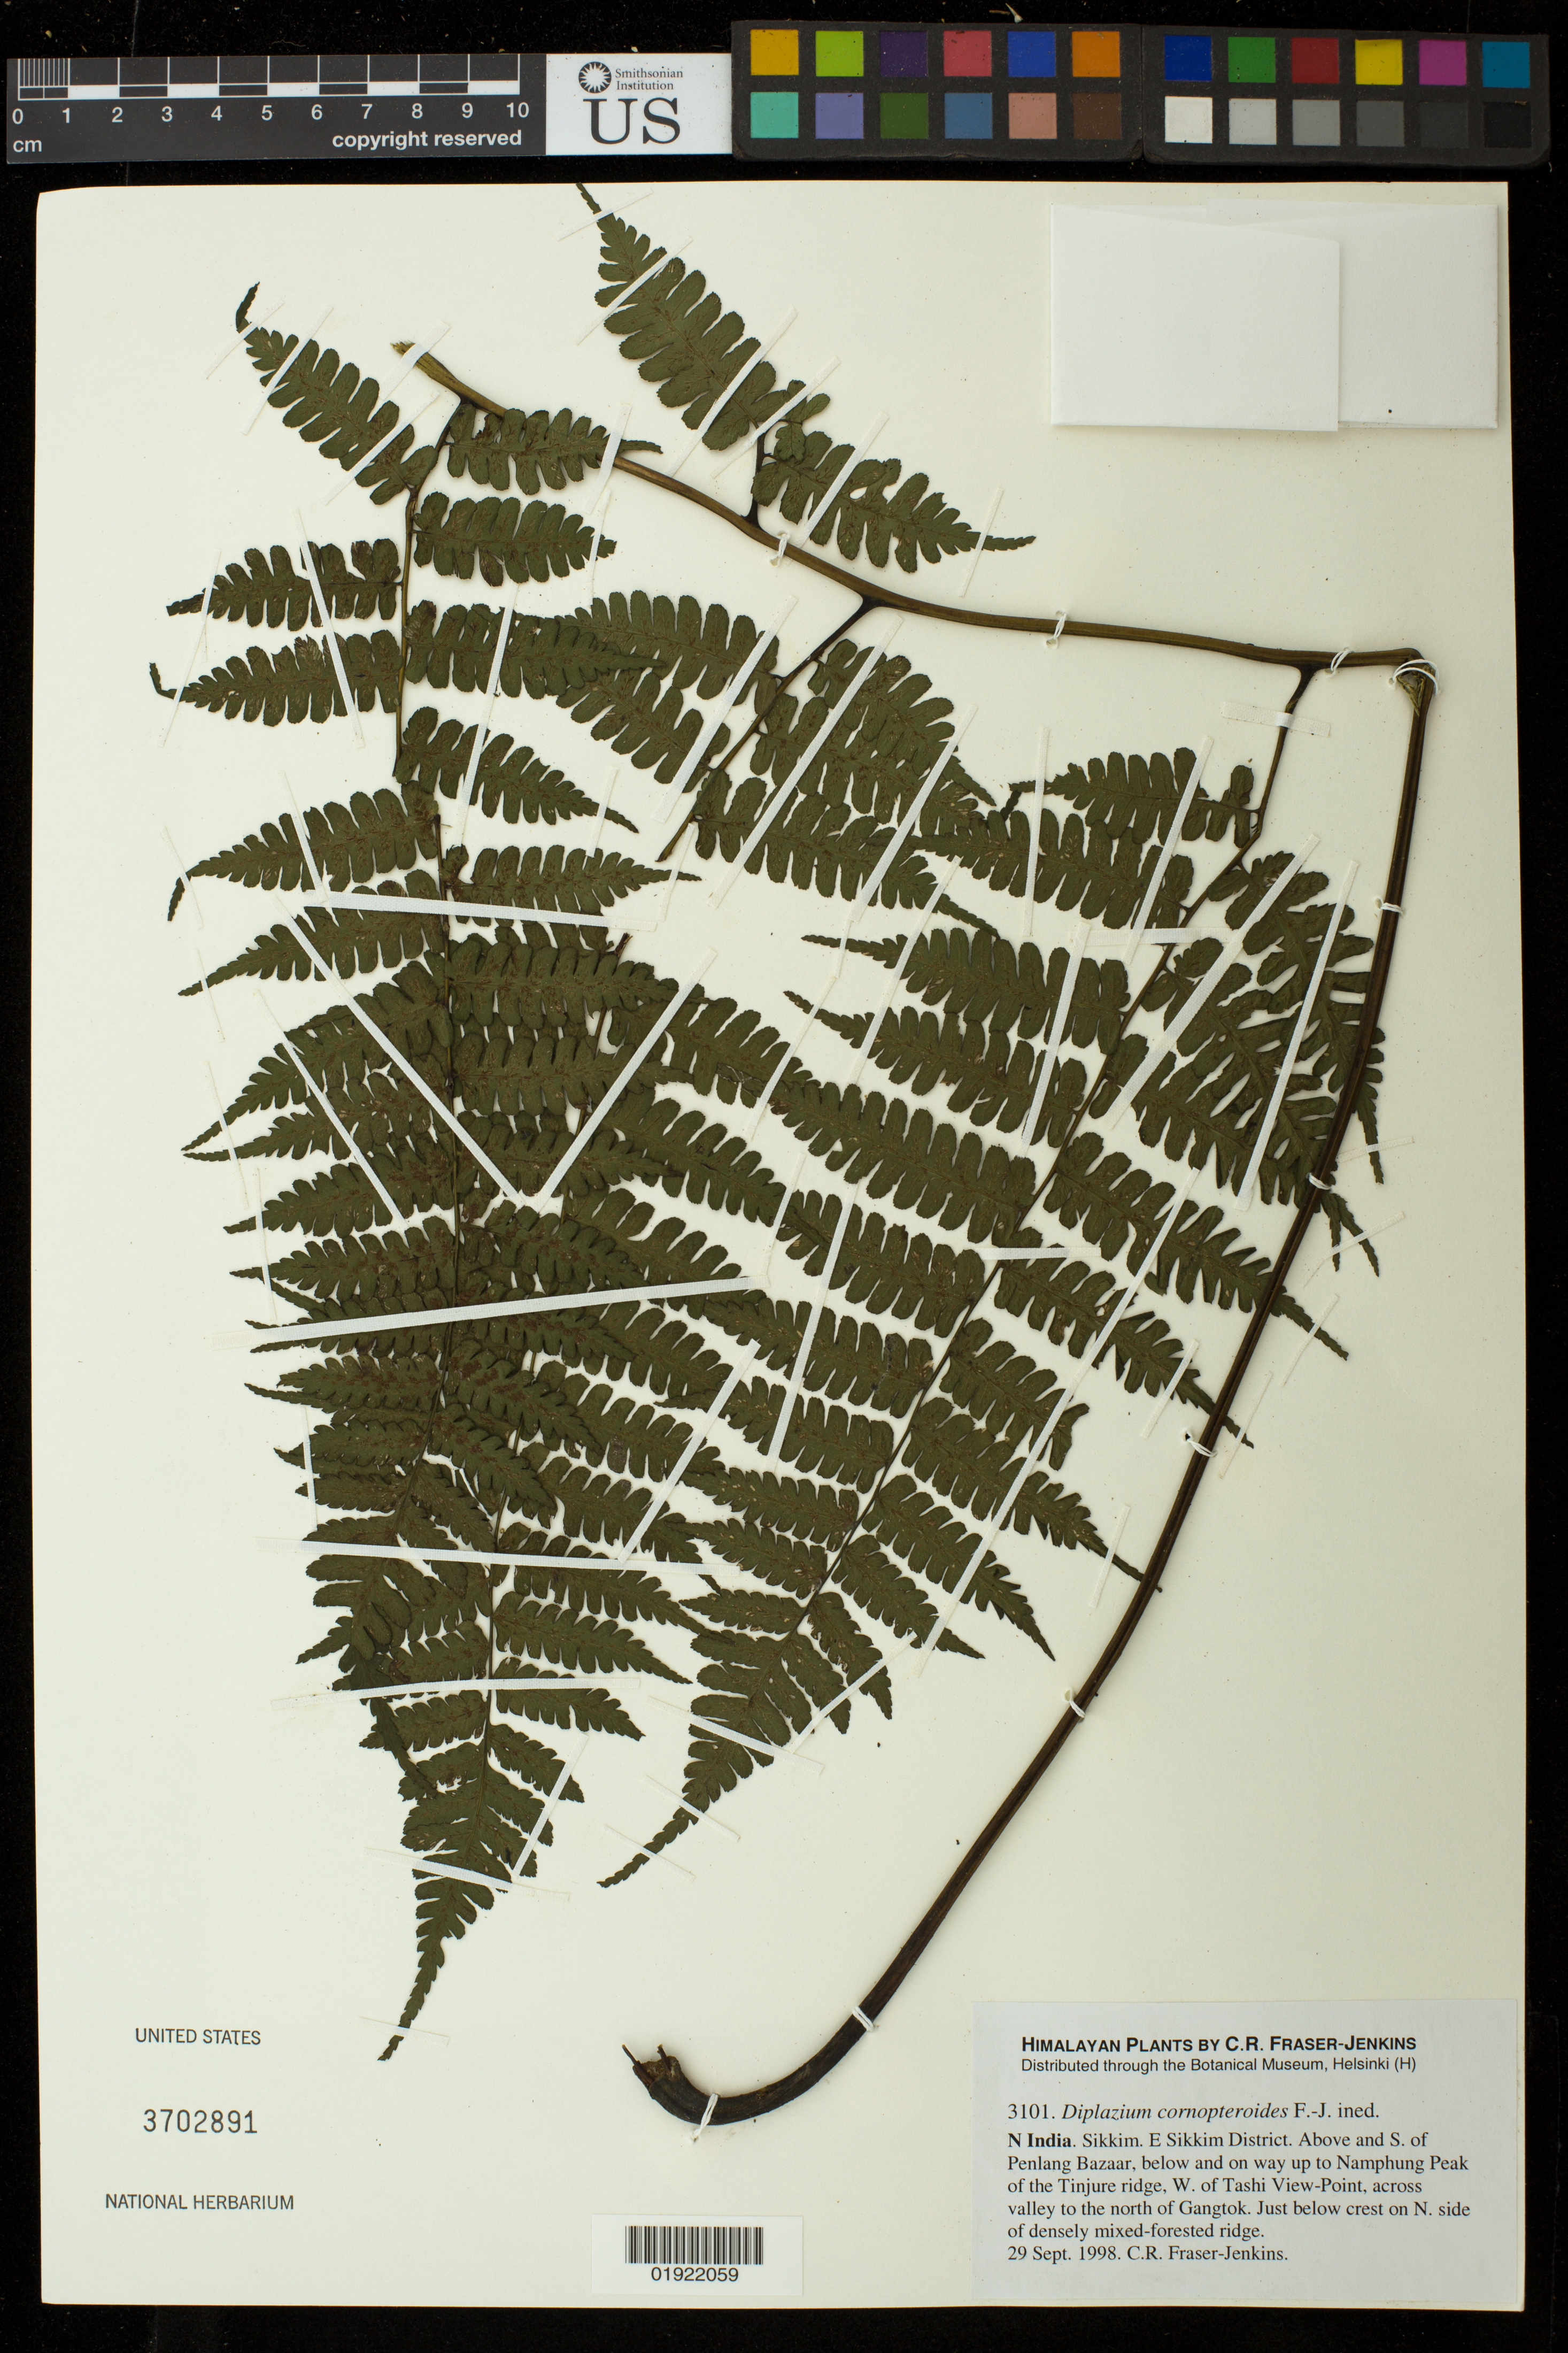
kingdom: Plantae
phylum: Tracheophyta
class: Polypodiopsida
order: Polypodiales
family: Athyriaceae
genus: Diplazium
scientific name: Diplazium cornopteroides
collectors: C. R. Fraser-Jenkins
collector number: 3101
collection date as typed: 29 Sept. 1998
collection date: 1998-09-29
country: India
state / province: Sikkim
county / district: East Sikkim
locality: Above and S. of Penlang Bazaar, below and on way up to Namphung Peak of the Tinjure ridge, W. of Tashi View-Point, across valley to the north of Gangtok. Just below crest on N. side of densely mixed-forested ridge.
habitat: densley mixed-forested ridge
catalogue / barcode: US 3702891